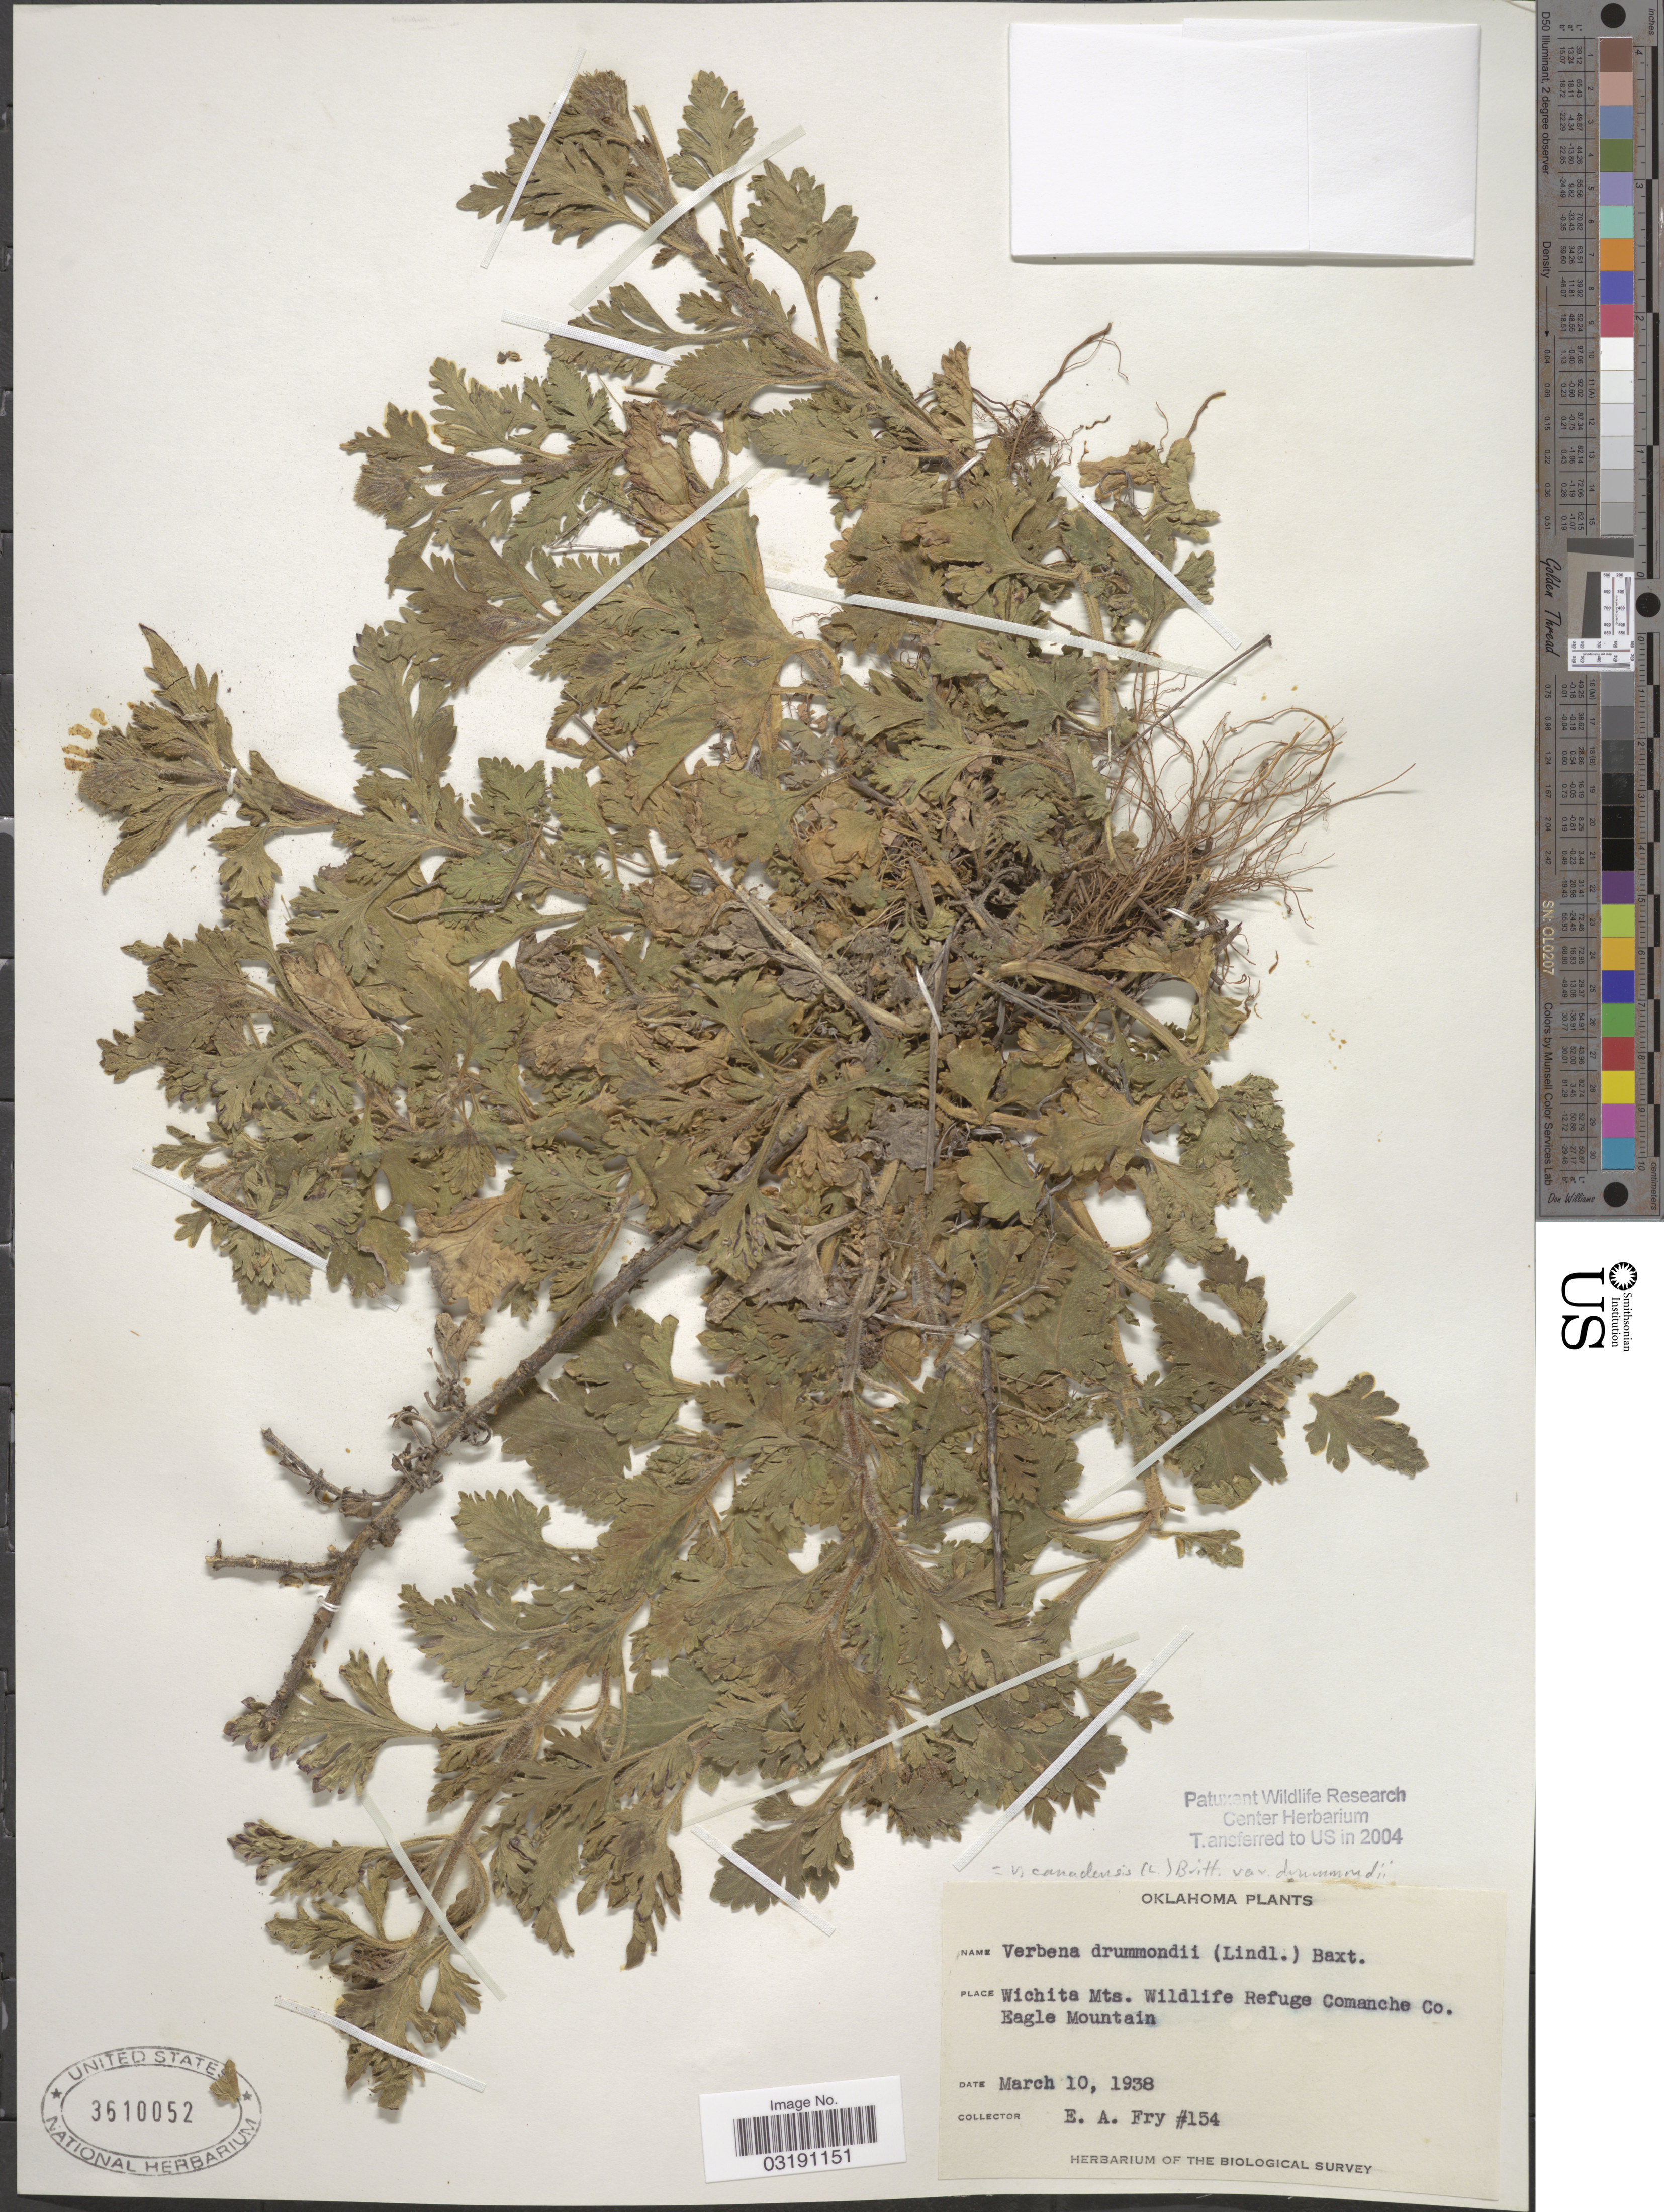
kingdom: Plantae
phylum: Tracheophyta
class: Magnoliopsida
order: Lamiales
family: Verbenaceae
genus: Verbena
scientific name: Verbena canadensis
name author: (L.) Britton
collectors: E. Fry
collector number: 154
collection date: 1938-03-10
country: United States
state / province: Oklahoma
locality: Wichita Mountains. Wildlife Refuge Comanche Co. Eagle Mountain.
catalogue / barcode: US 3610052